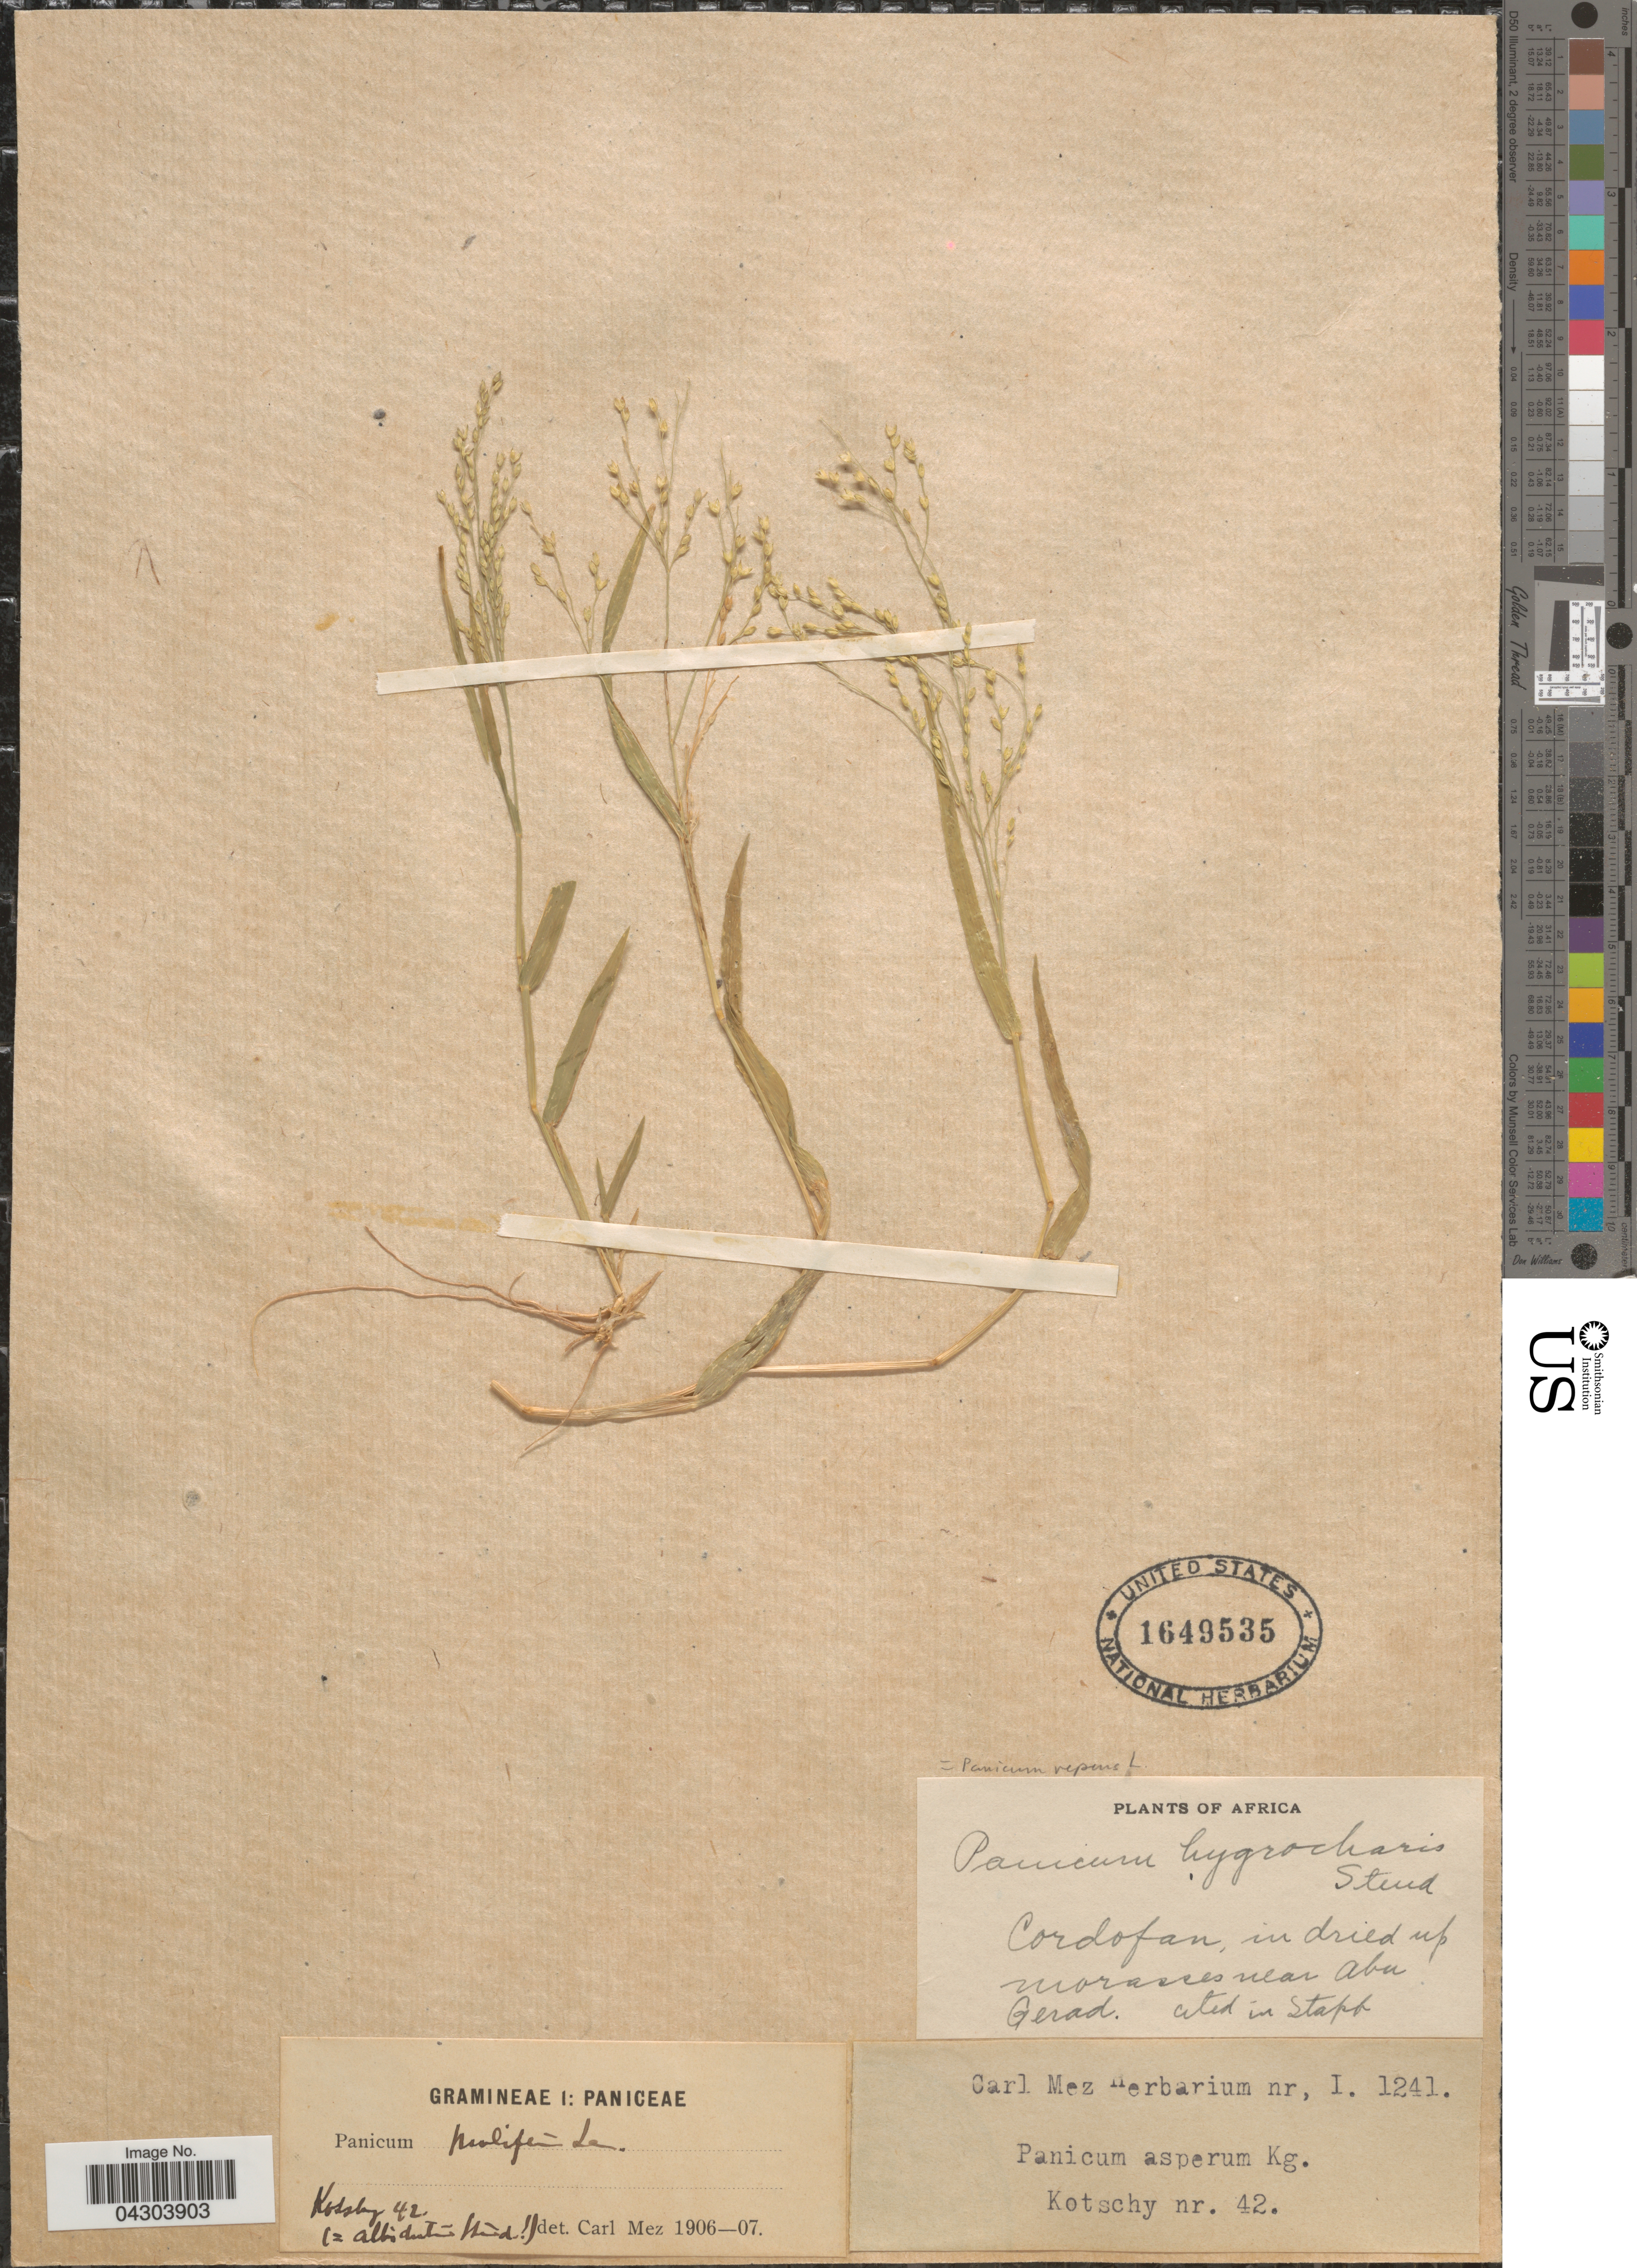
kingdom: Plantae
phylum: Tracheophyta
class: Liliopsida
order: Poales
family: Poaceae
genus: Panicum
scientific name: Panicum repens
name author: L.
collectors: Kotschy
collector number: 42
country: Sudan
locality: Africa. Cordofan, in dried up morasses near Abu Gerad.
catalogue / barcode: US 1649535